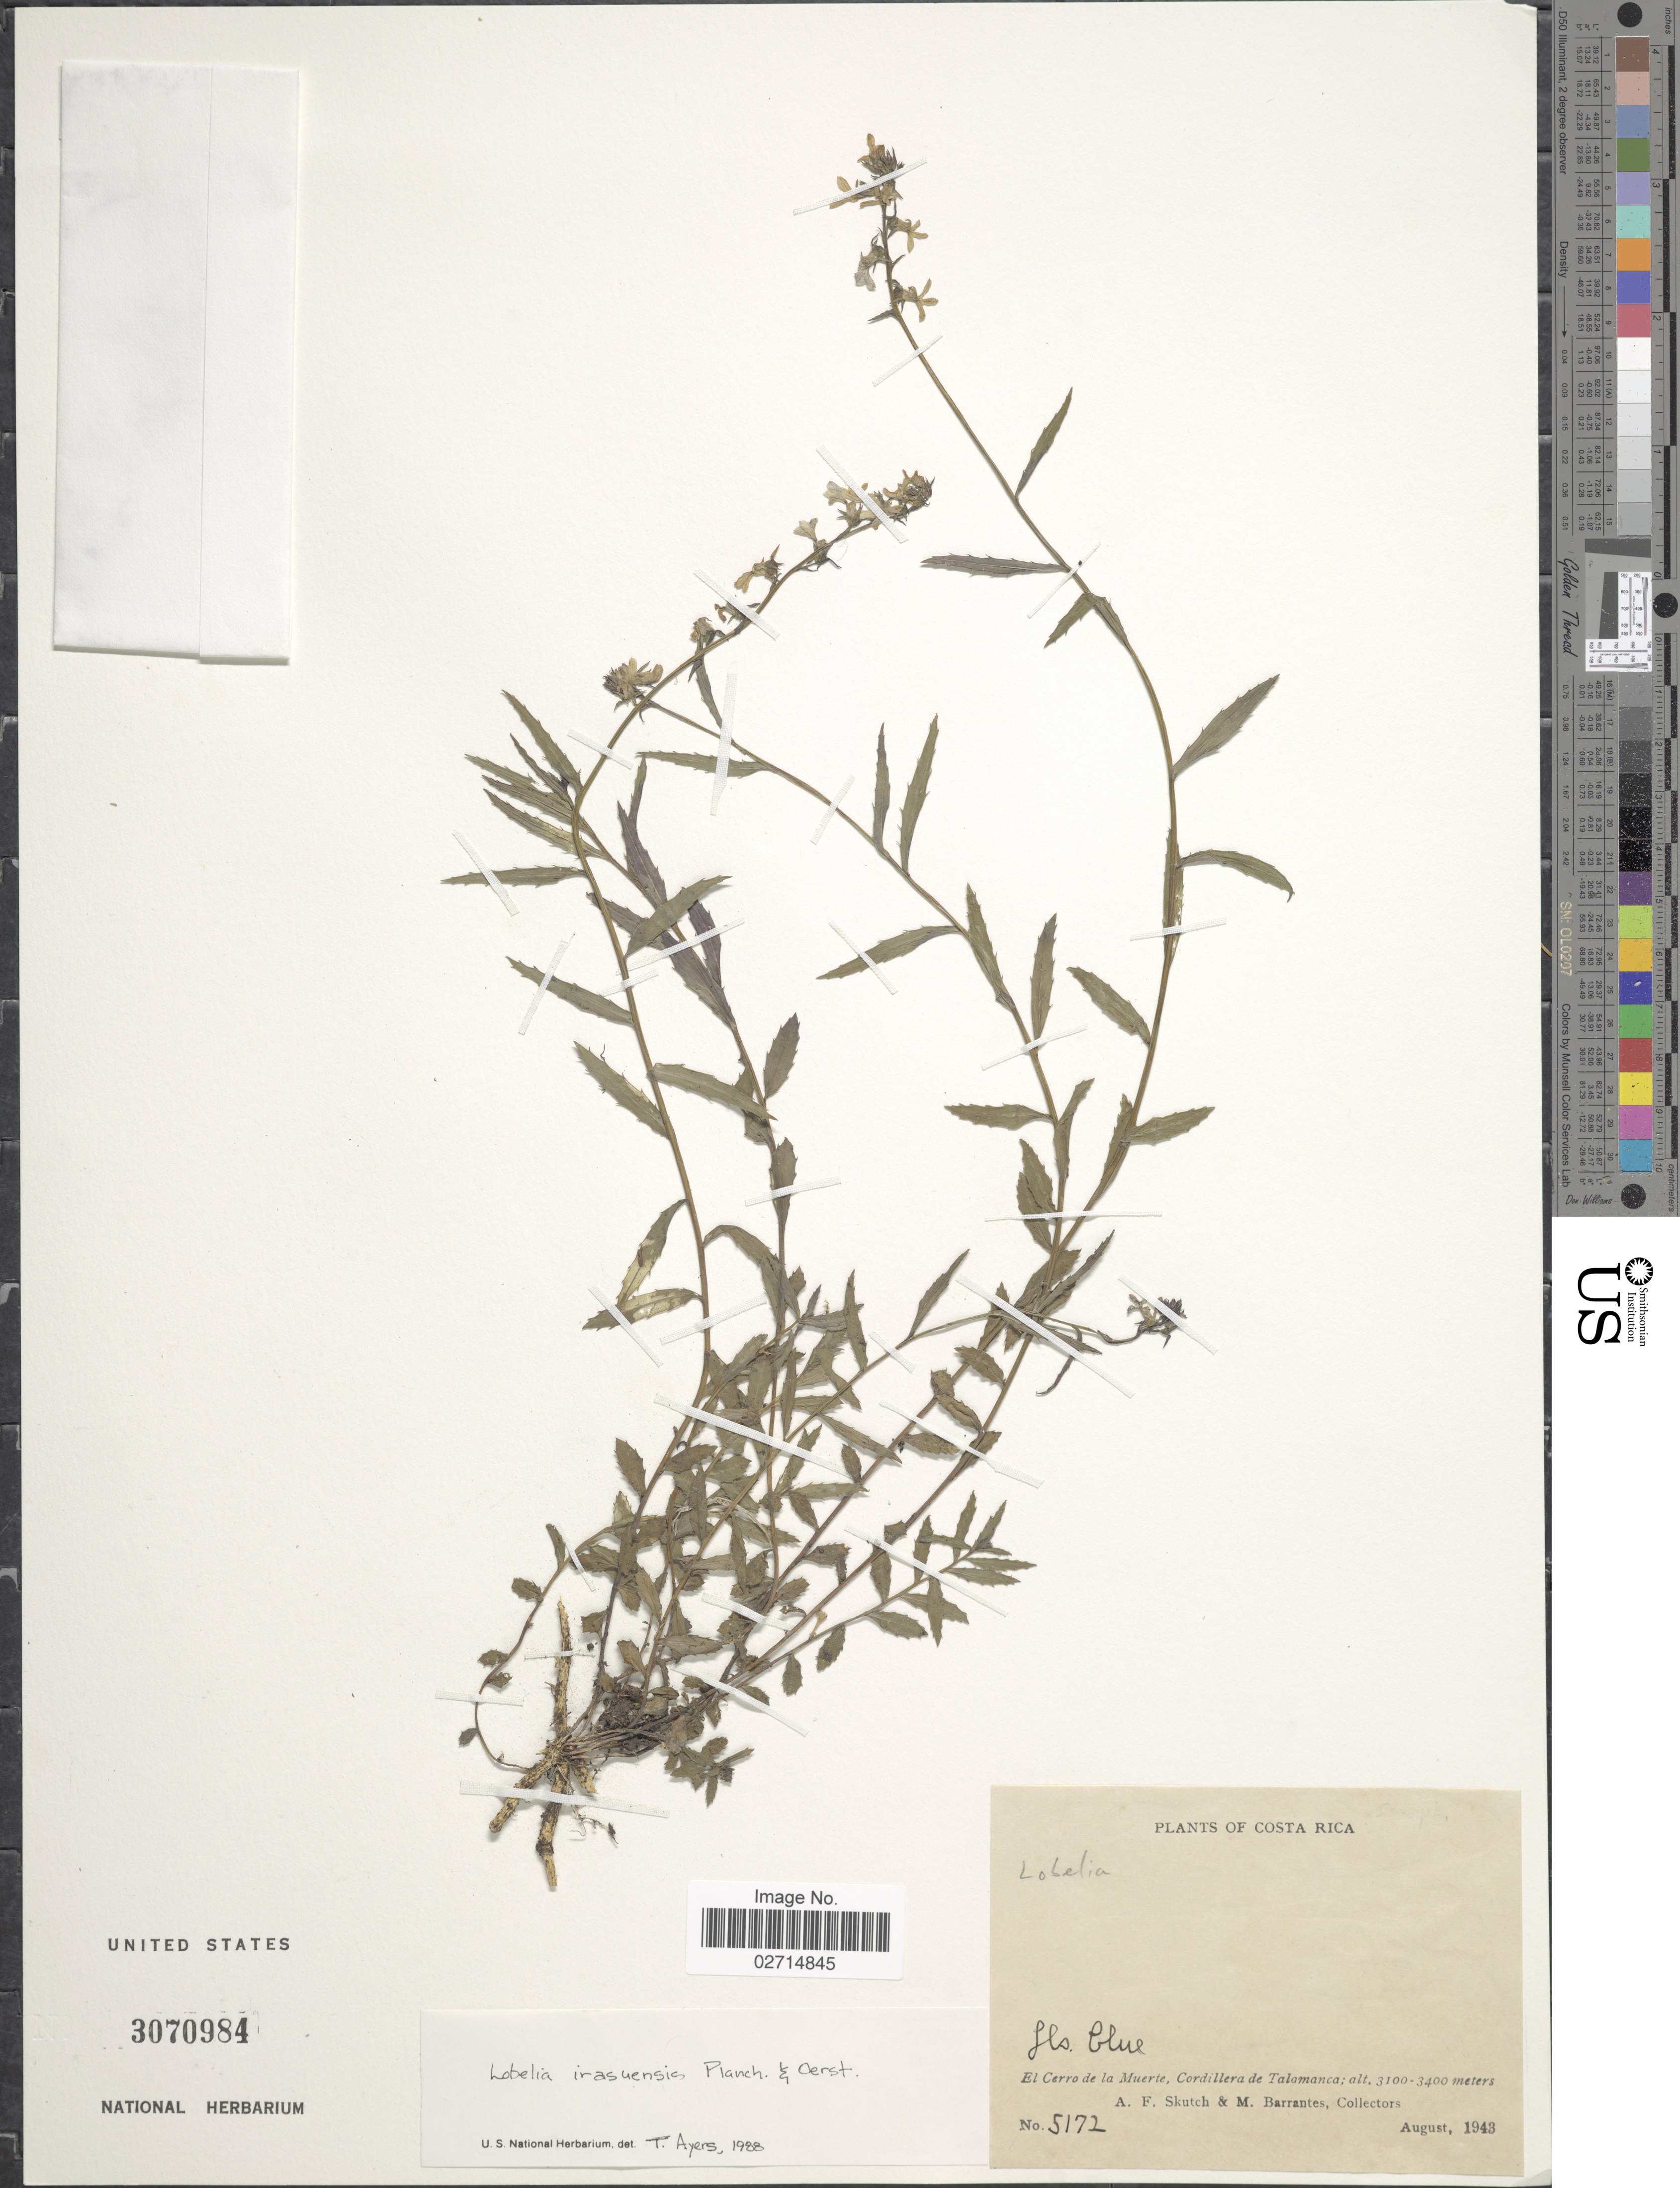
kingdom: Plantae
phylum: Tracheophyta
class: Magnoliopsida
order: Asterales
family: Campanulaceae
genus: Lobelia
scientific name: Lobelia irasuensis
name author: Planch. & Oerst.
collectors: A. F. Skutch & M. Barrantes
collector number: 5172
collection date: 1943-08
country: Costa Rica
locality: El Cerro de la Muerte, Cordillera de Talamanca.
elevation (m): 3100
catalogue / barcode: US 3070984